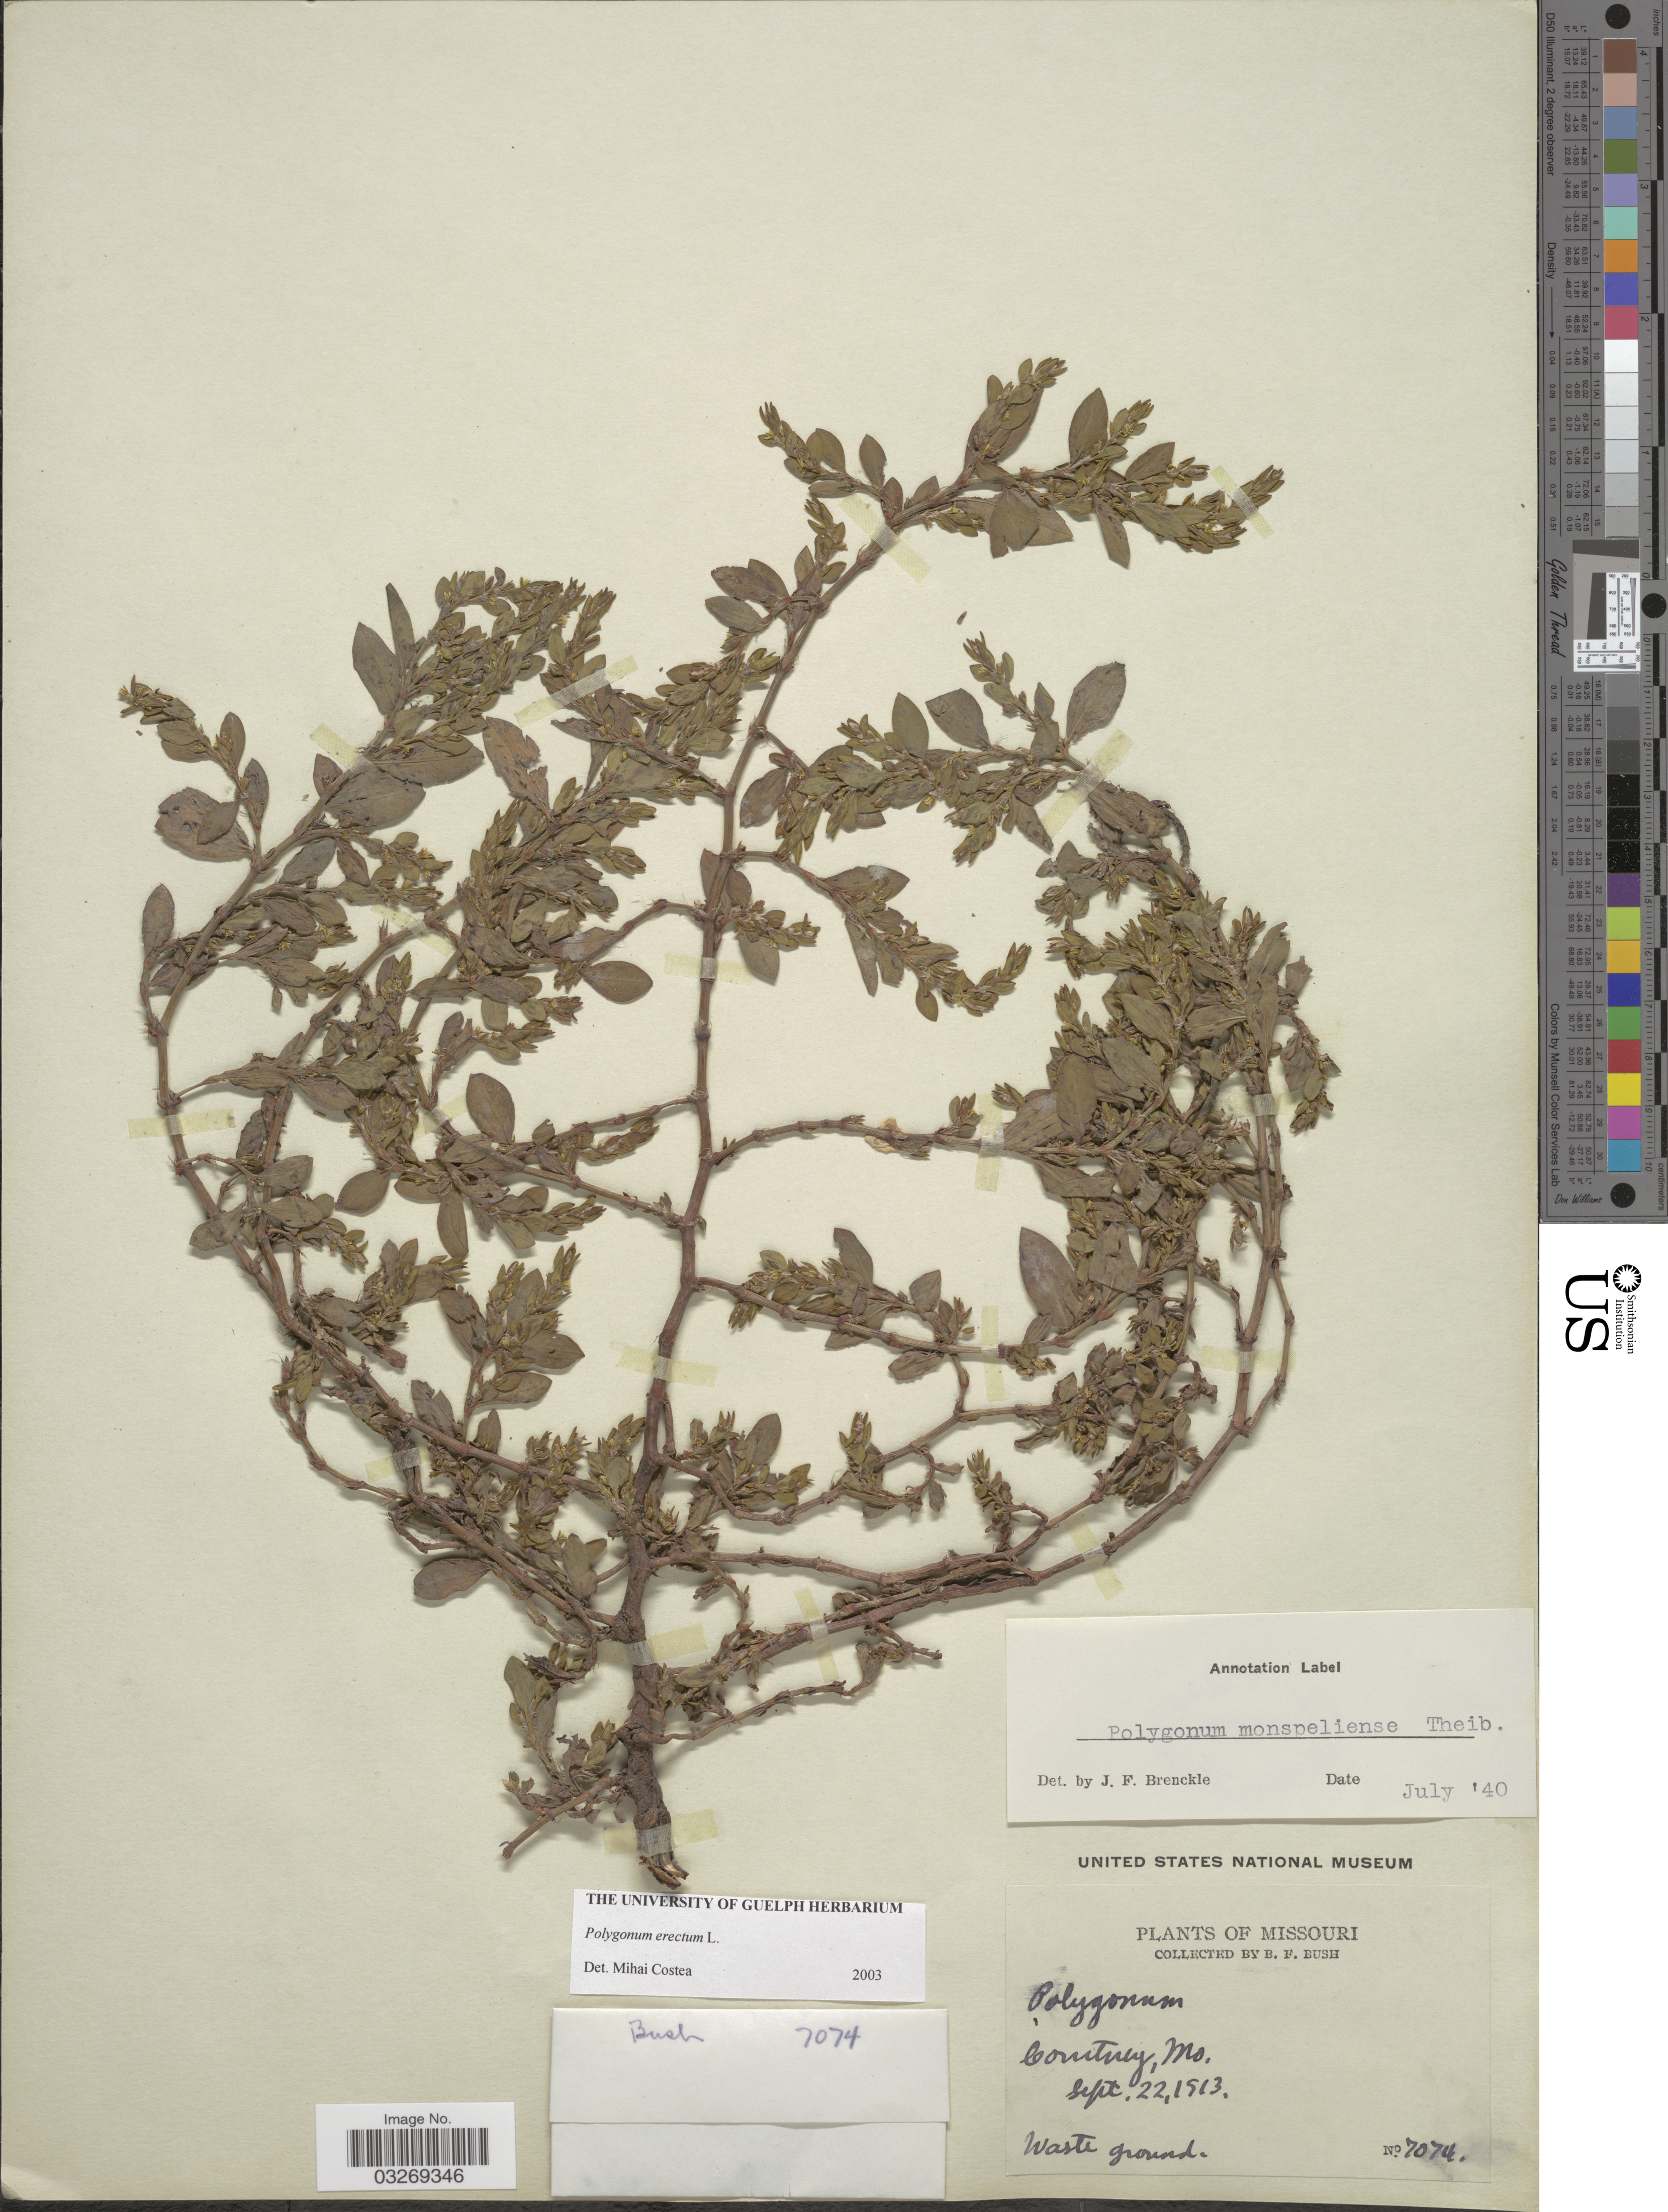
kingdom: Plantae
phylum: Tracheophyta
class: Magnoliopsida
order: Caryophyllales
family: Polygonaceae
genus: Polygonum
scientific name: Polygonum erectum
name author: L.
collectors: B. F. Bush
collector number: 7074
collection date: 1913-09-22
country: United States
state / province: Missouri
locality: Courtney.